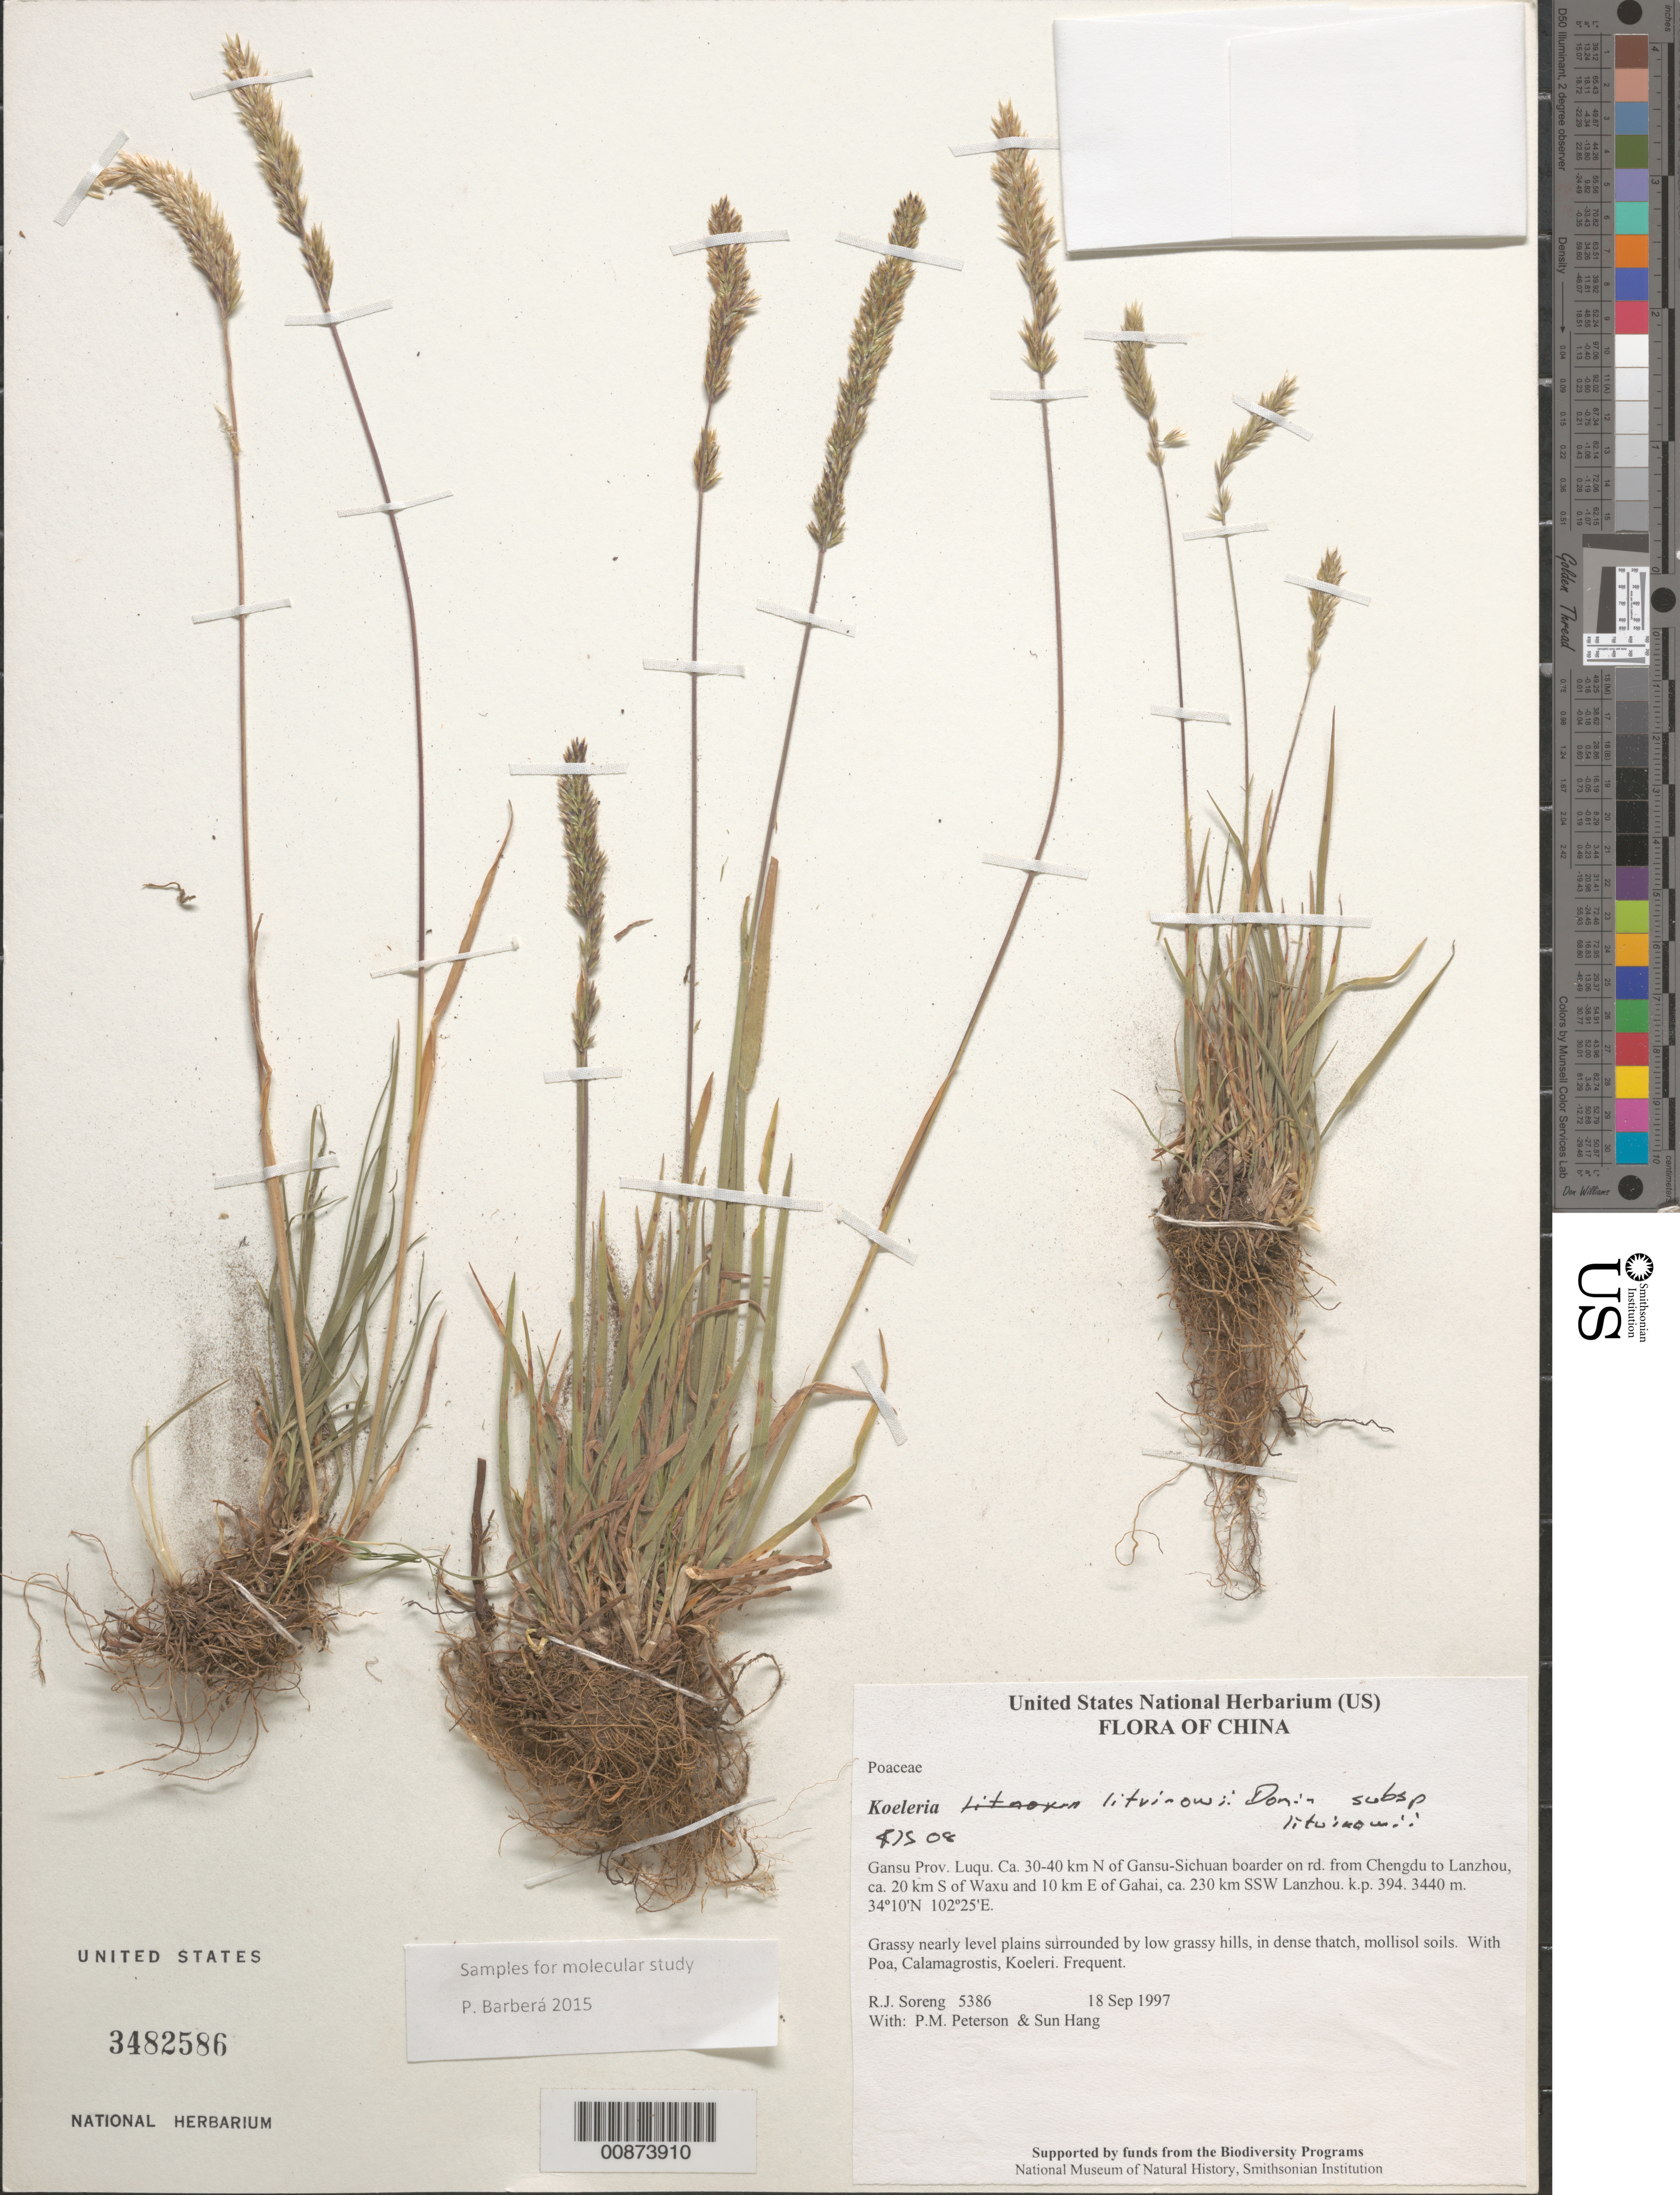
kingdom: Plantae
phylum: Tracheophyta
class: Liliopsida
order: Poales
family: Poaceae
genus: Koeleria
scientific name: Koeleria litvinowii subsp. litvinowii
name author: Domin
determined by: Soreng, Robert J., Research Associate (BOT), Smithsonian Institution - National Museum of Natural History (UNITED STATES)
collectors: R. J. Soreng, P. M. Peterson & Sun Hang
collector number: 5386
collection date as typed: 18 Sep 1997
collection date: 1997-09-18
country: China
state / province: Gansu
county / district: Luqu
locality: Ca. 30-40 km N of Gansu-Sichuan boarder on rd. from Chengdu to Lanzhou, ca. 20 km S of Waxu and 10 km E of Gahai, ca. 230 km SSW Lanzhou. k.p. 394.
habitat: Grassy nearly level plains surrounded by low grassy hills, in dense thatch, mollisol soils. With Poa, Calamagrostis, Koeleri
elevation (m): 3440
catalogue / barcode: US 3482586